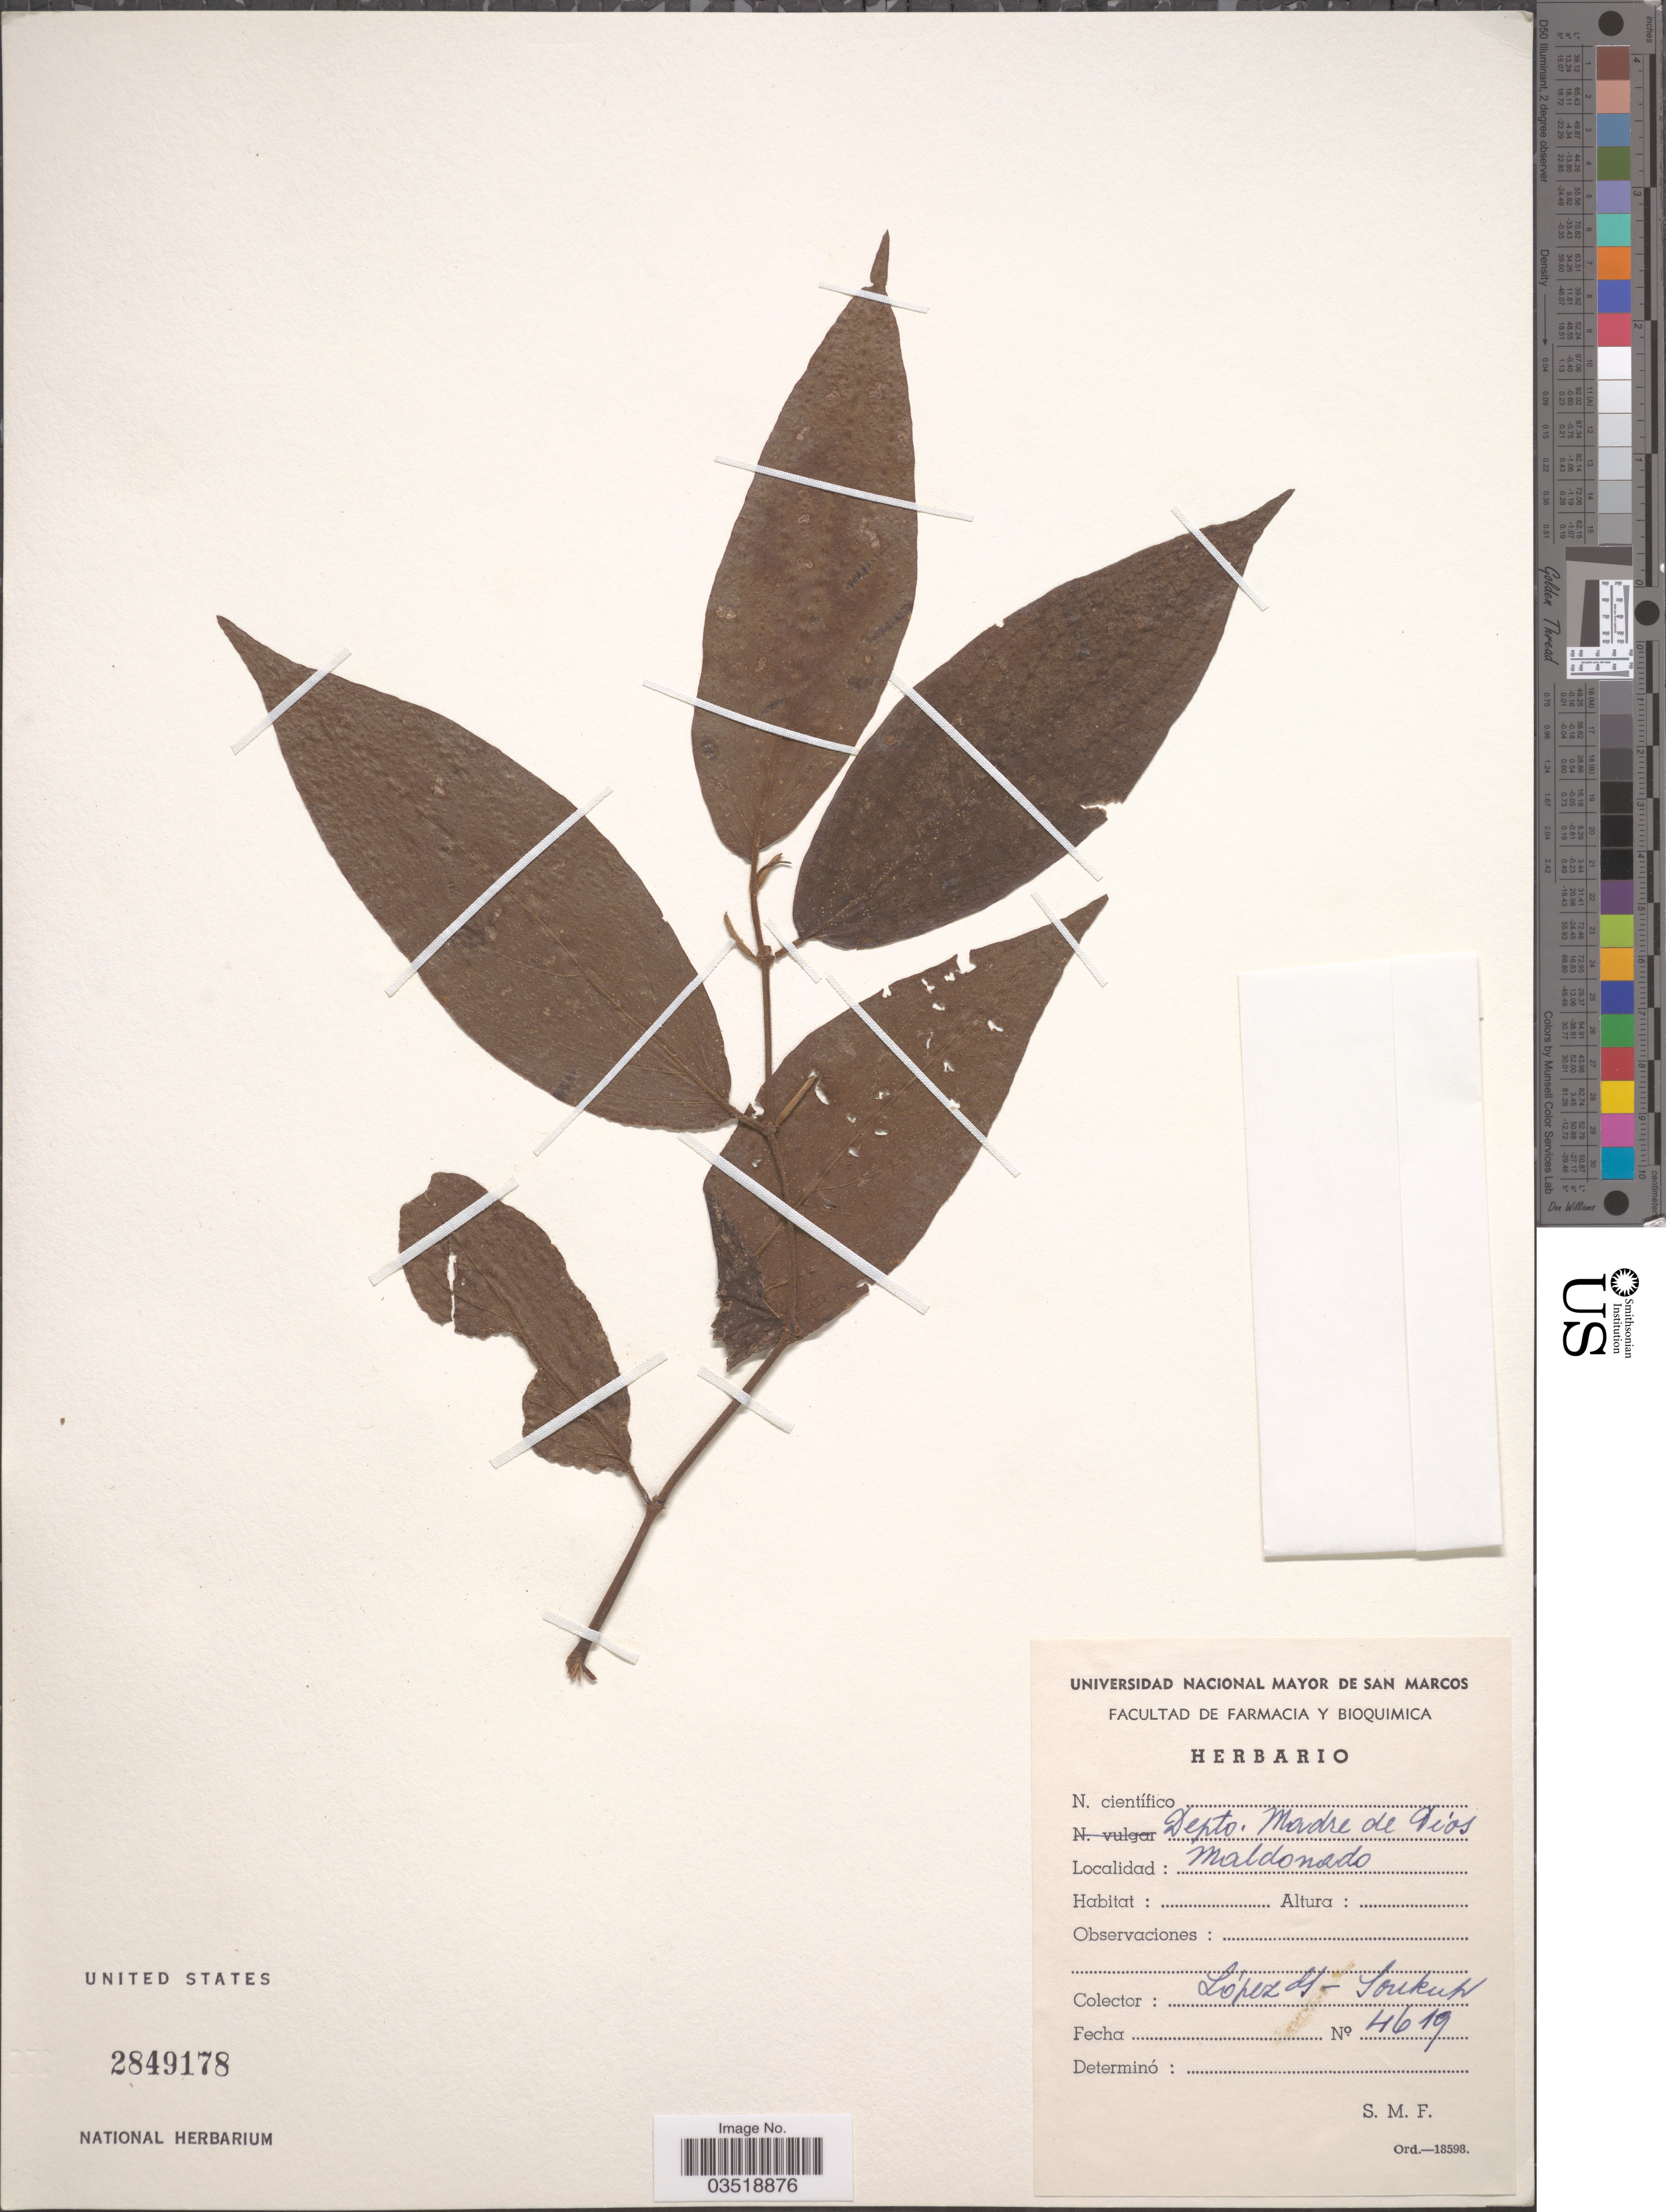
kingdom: Plantae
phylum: Tracheophyta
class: Magnoliopsida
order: Piperales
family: Piperaceae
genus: Piper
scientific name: Piper sp.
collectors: G. Lopéz & -- Soukup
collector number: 4619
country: Peru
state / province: Madre de Dios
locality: Depto. madre de Dios. Maldonado.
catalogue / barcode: US 2849178